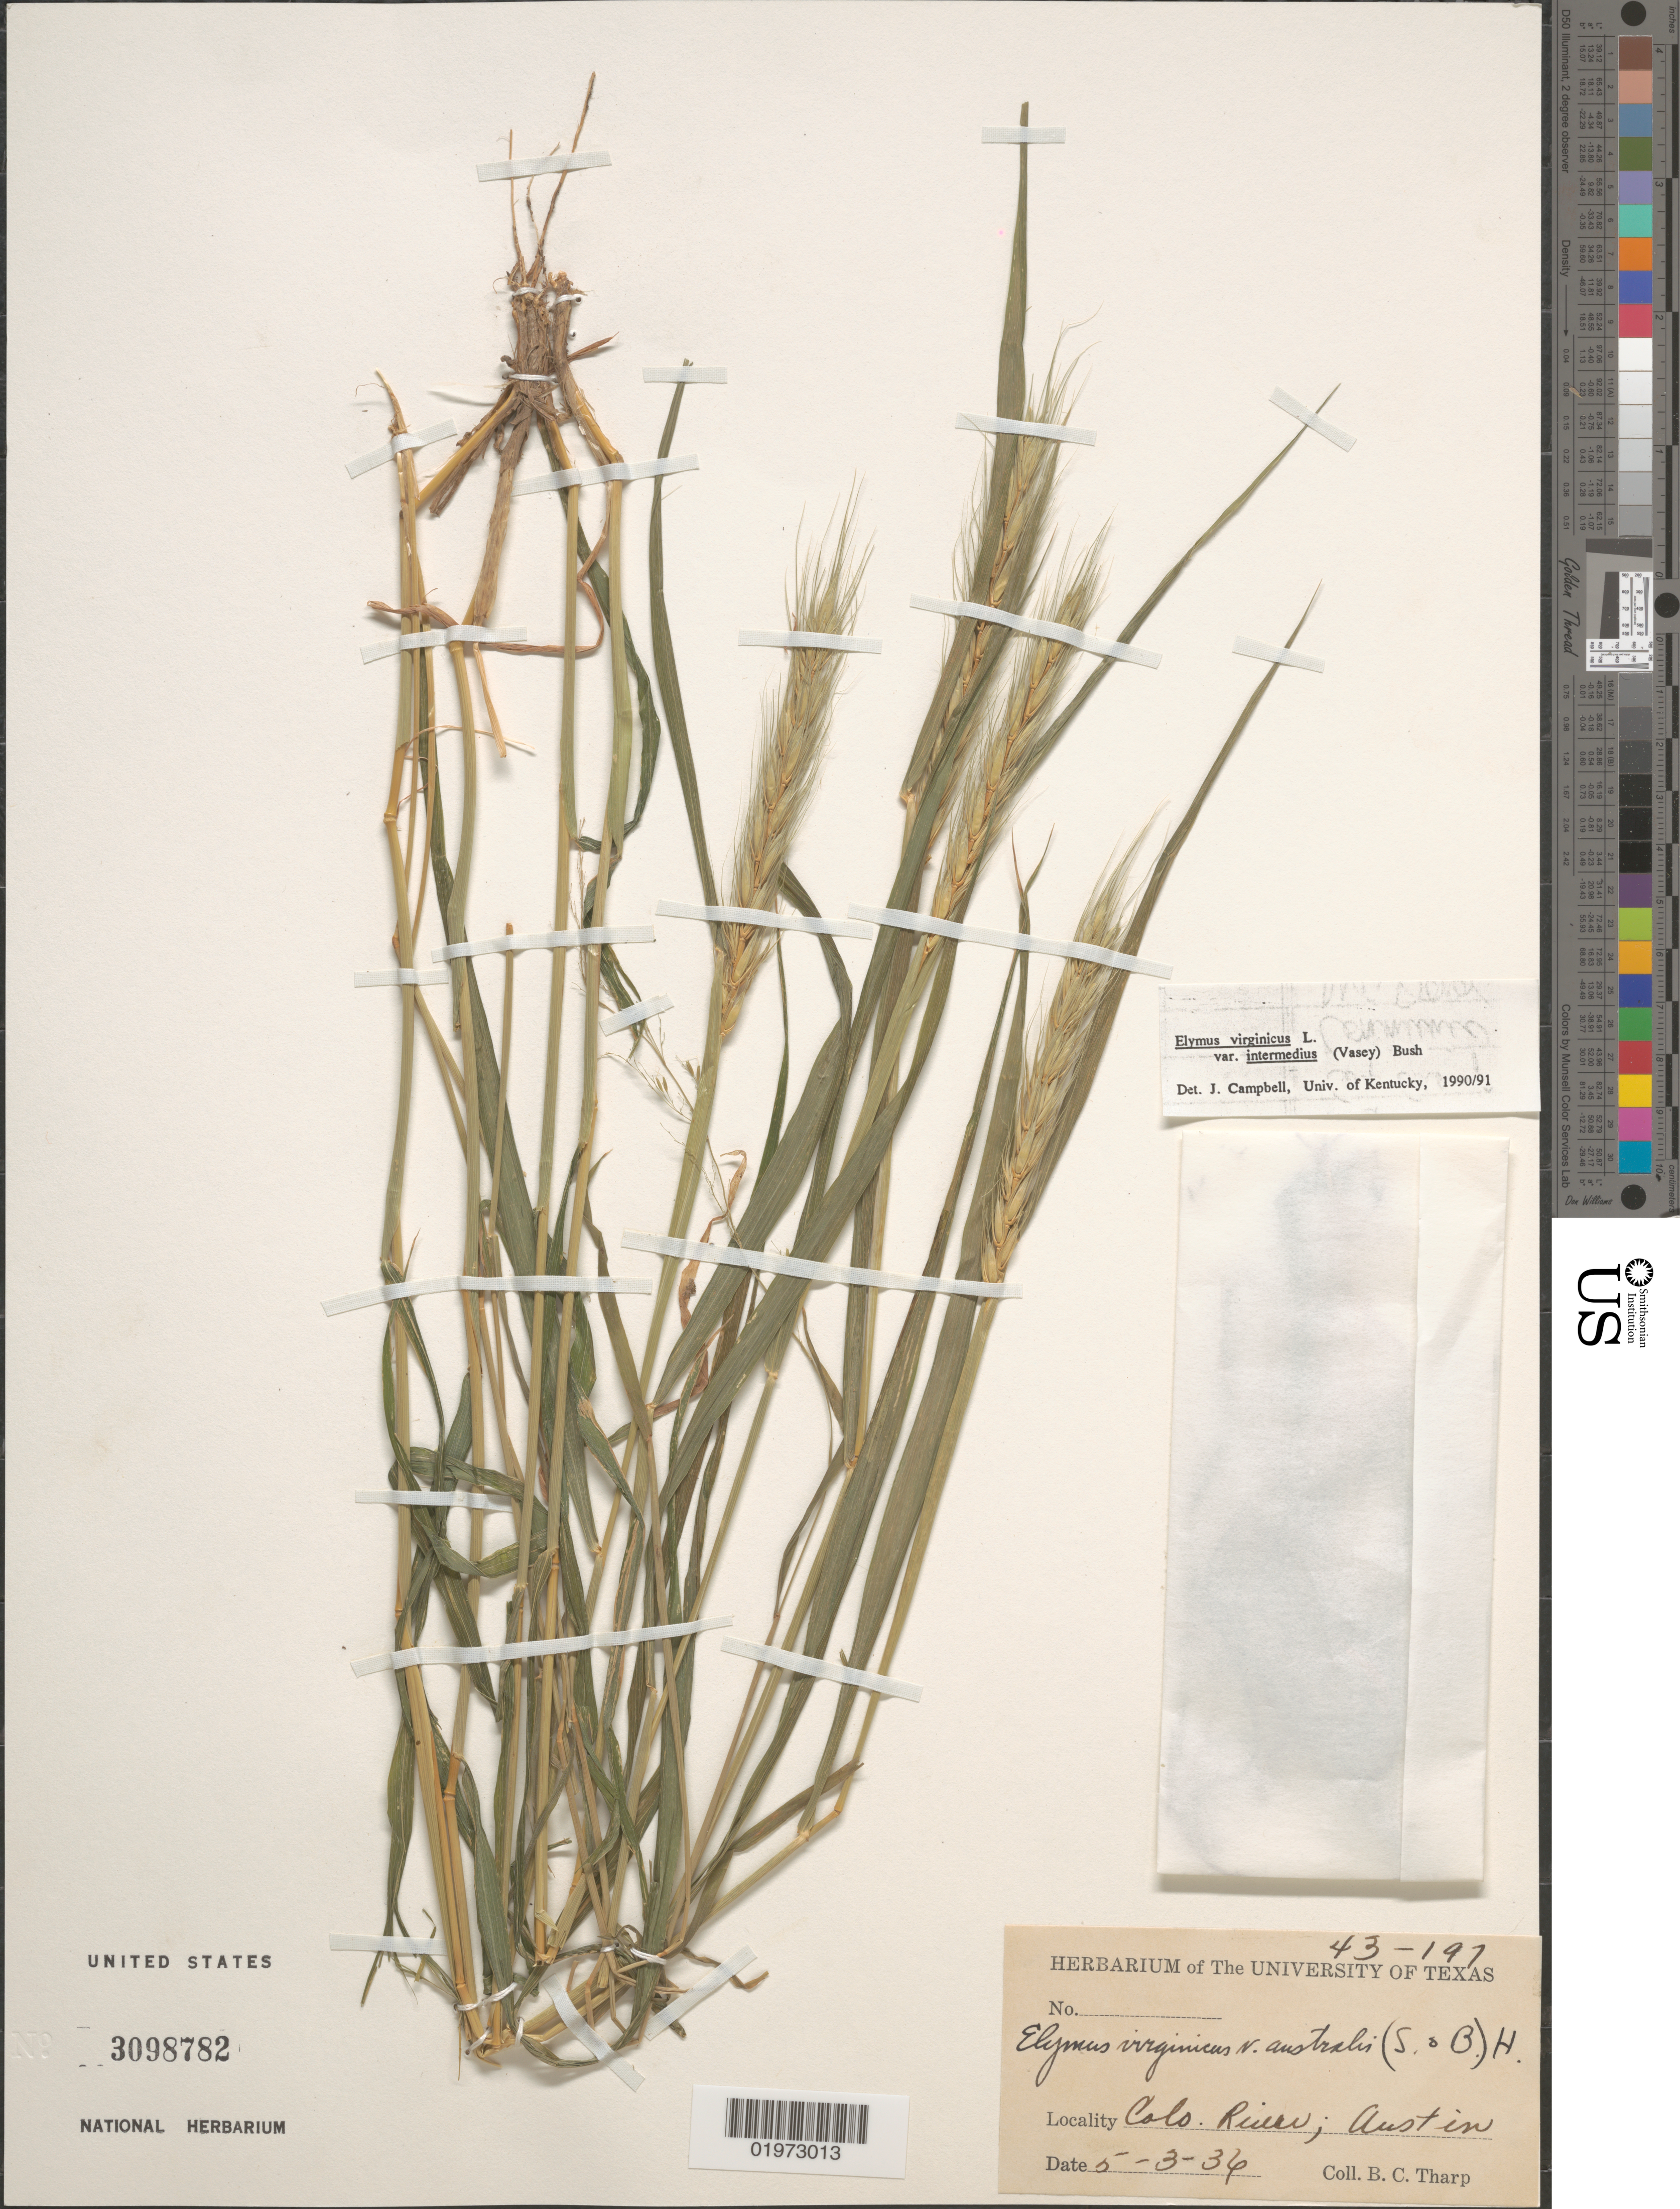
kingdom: Plantae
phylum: Tracheophyta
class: Liliopsida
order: Poales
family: Poaceae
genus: Elymus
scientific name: Elymus virginicus var. intermedius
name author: L.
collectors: B. C. Tharp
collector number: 43-197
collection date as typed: Transcribed d/m/y: 3/5/36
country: United States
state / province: Texas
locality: Colo. River, Austin.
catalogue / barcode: US 3098782